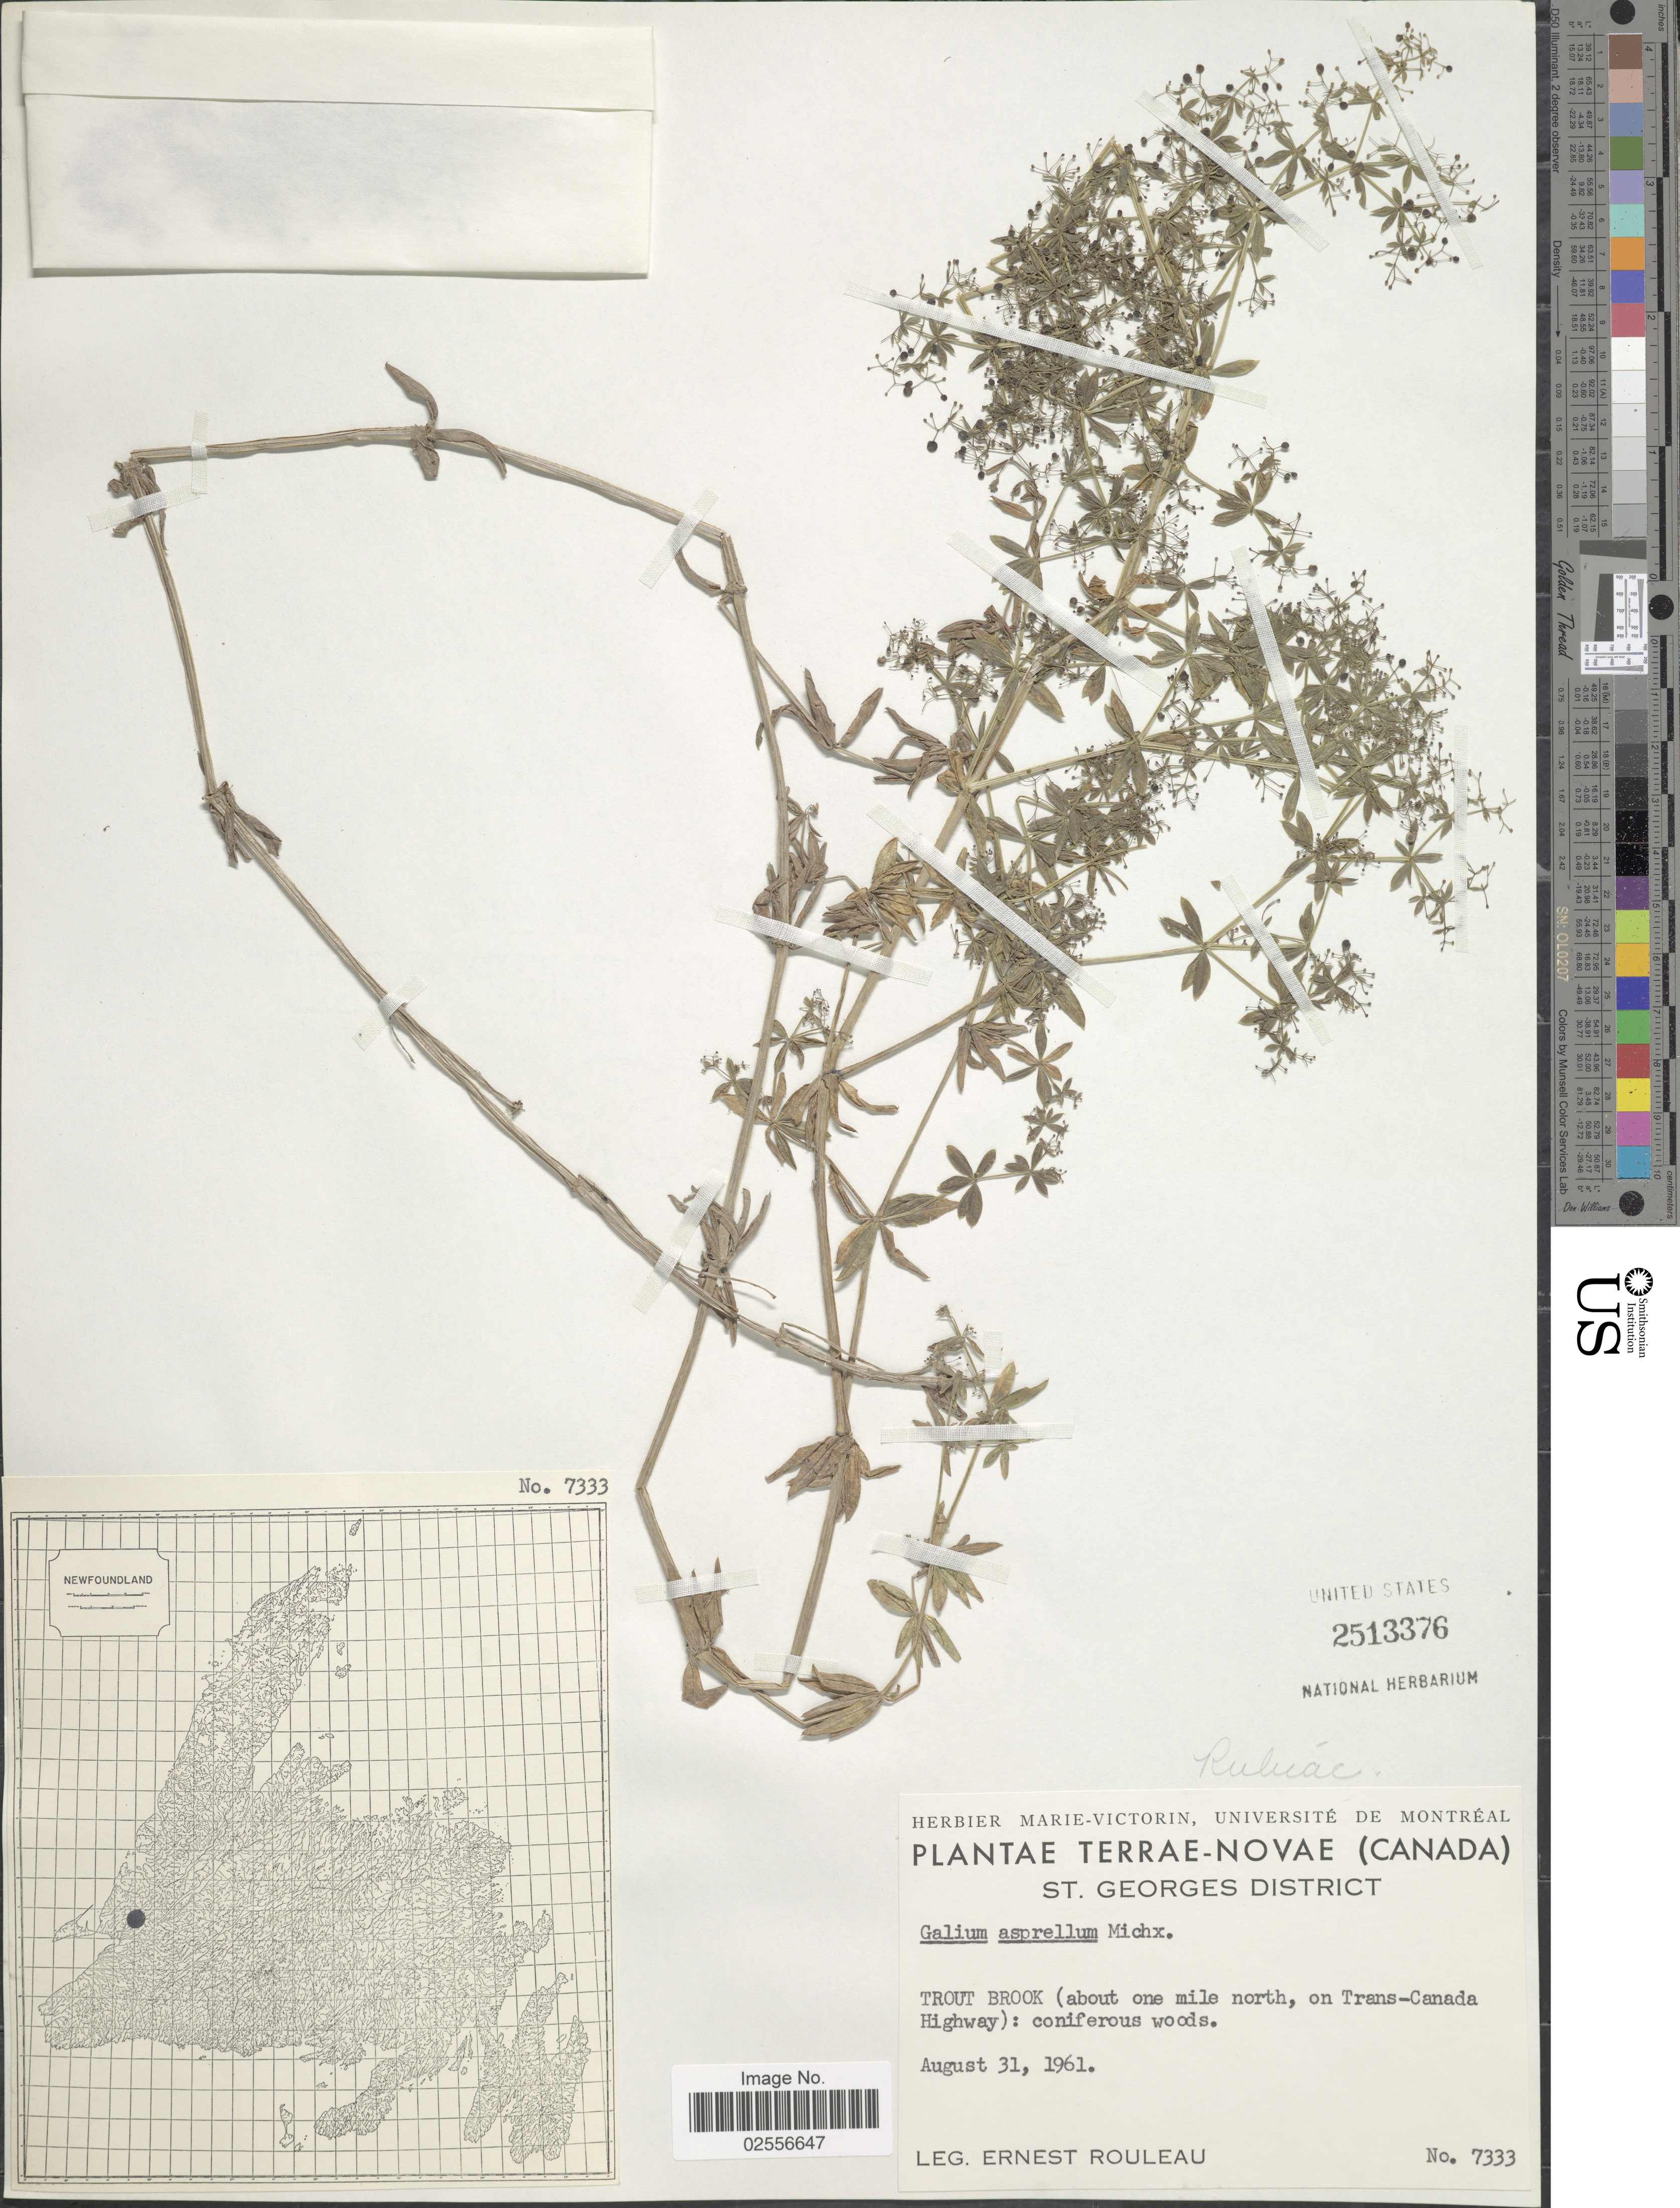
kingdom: Plantae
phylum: Tracheophyta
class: Magnoliopsida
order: Gentianales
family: Rubiaceae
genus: Galium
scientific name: Galium asprellum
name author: Michx.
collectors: E. Rouleau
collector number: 7333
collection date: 1961-08-31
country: Canada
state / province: Newfoundland and Labrador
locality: Terrae-Novae. St. Georges District. trout Brook (about one mile north, on Trans-Canada Highway).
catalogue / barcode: US 2513376